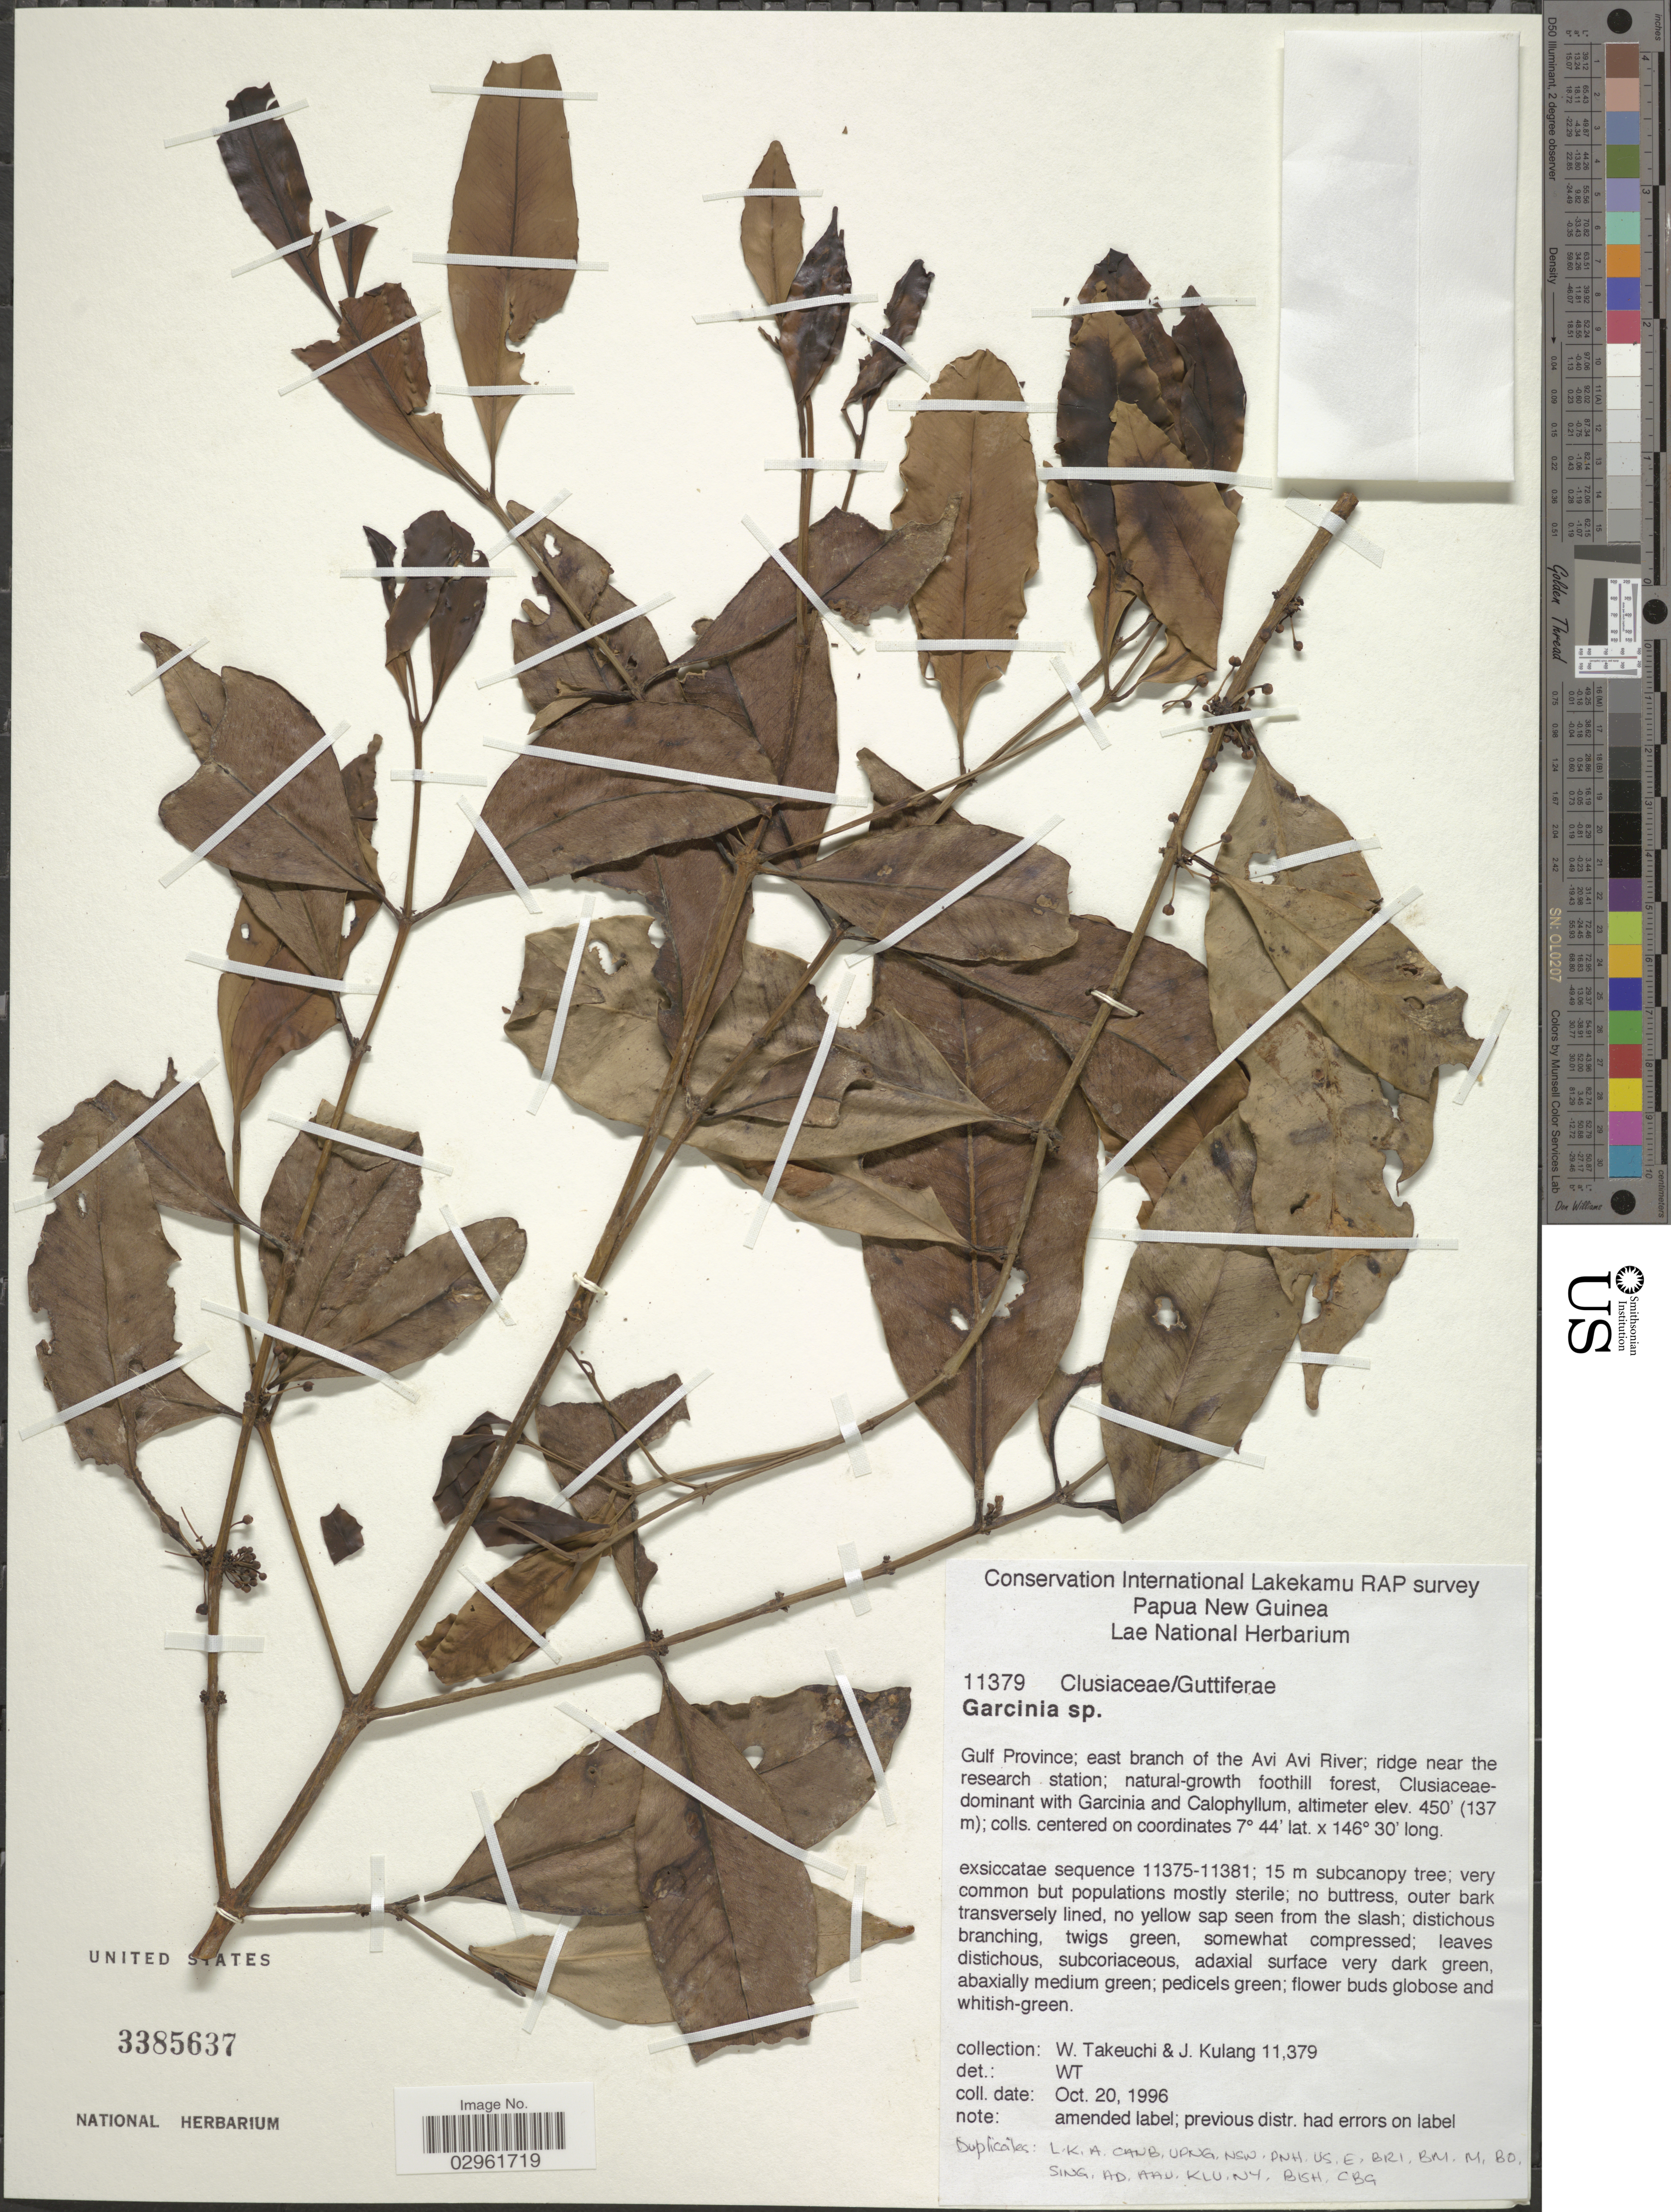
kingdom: Plantae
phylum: Tracheophyta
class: Magnoliopsida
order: Malpighiales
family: Clusiaceae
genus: Garcinia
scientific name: Garcinia sp.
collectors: W. Takeuchi & J. Kulang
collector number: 11379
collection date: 1996-10-20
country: Papua New Guinea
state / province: Gulf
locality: East branch of the Avi Avi River; ridge near the research station.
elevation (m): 137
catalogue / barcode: US 3385637